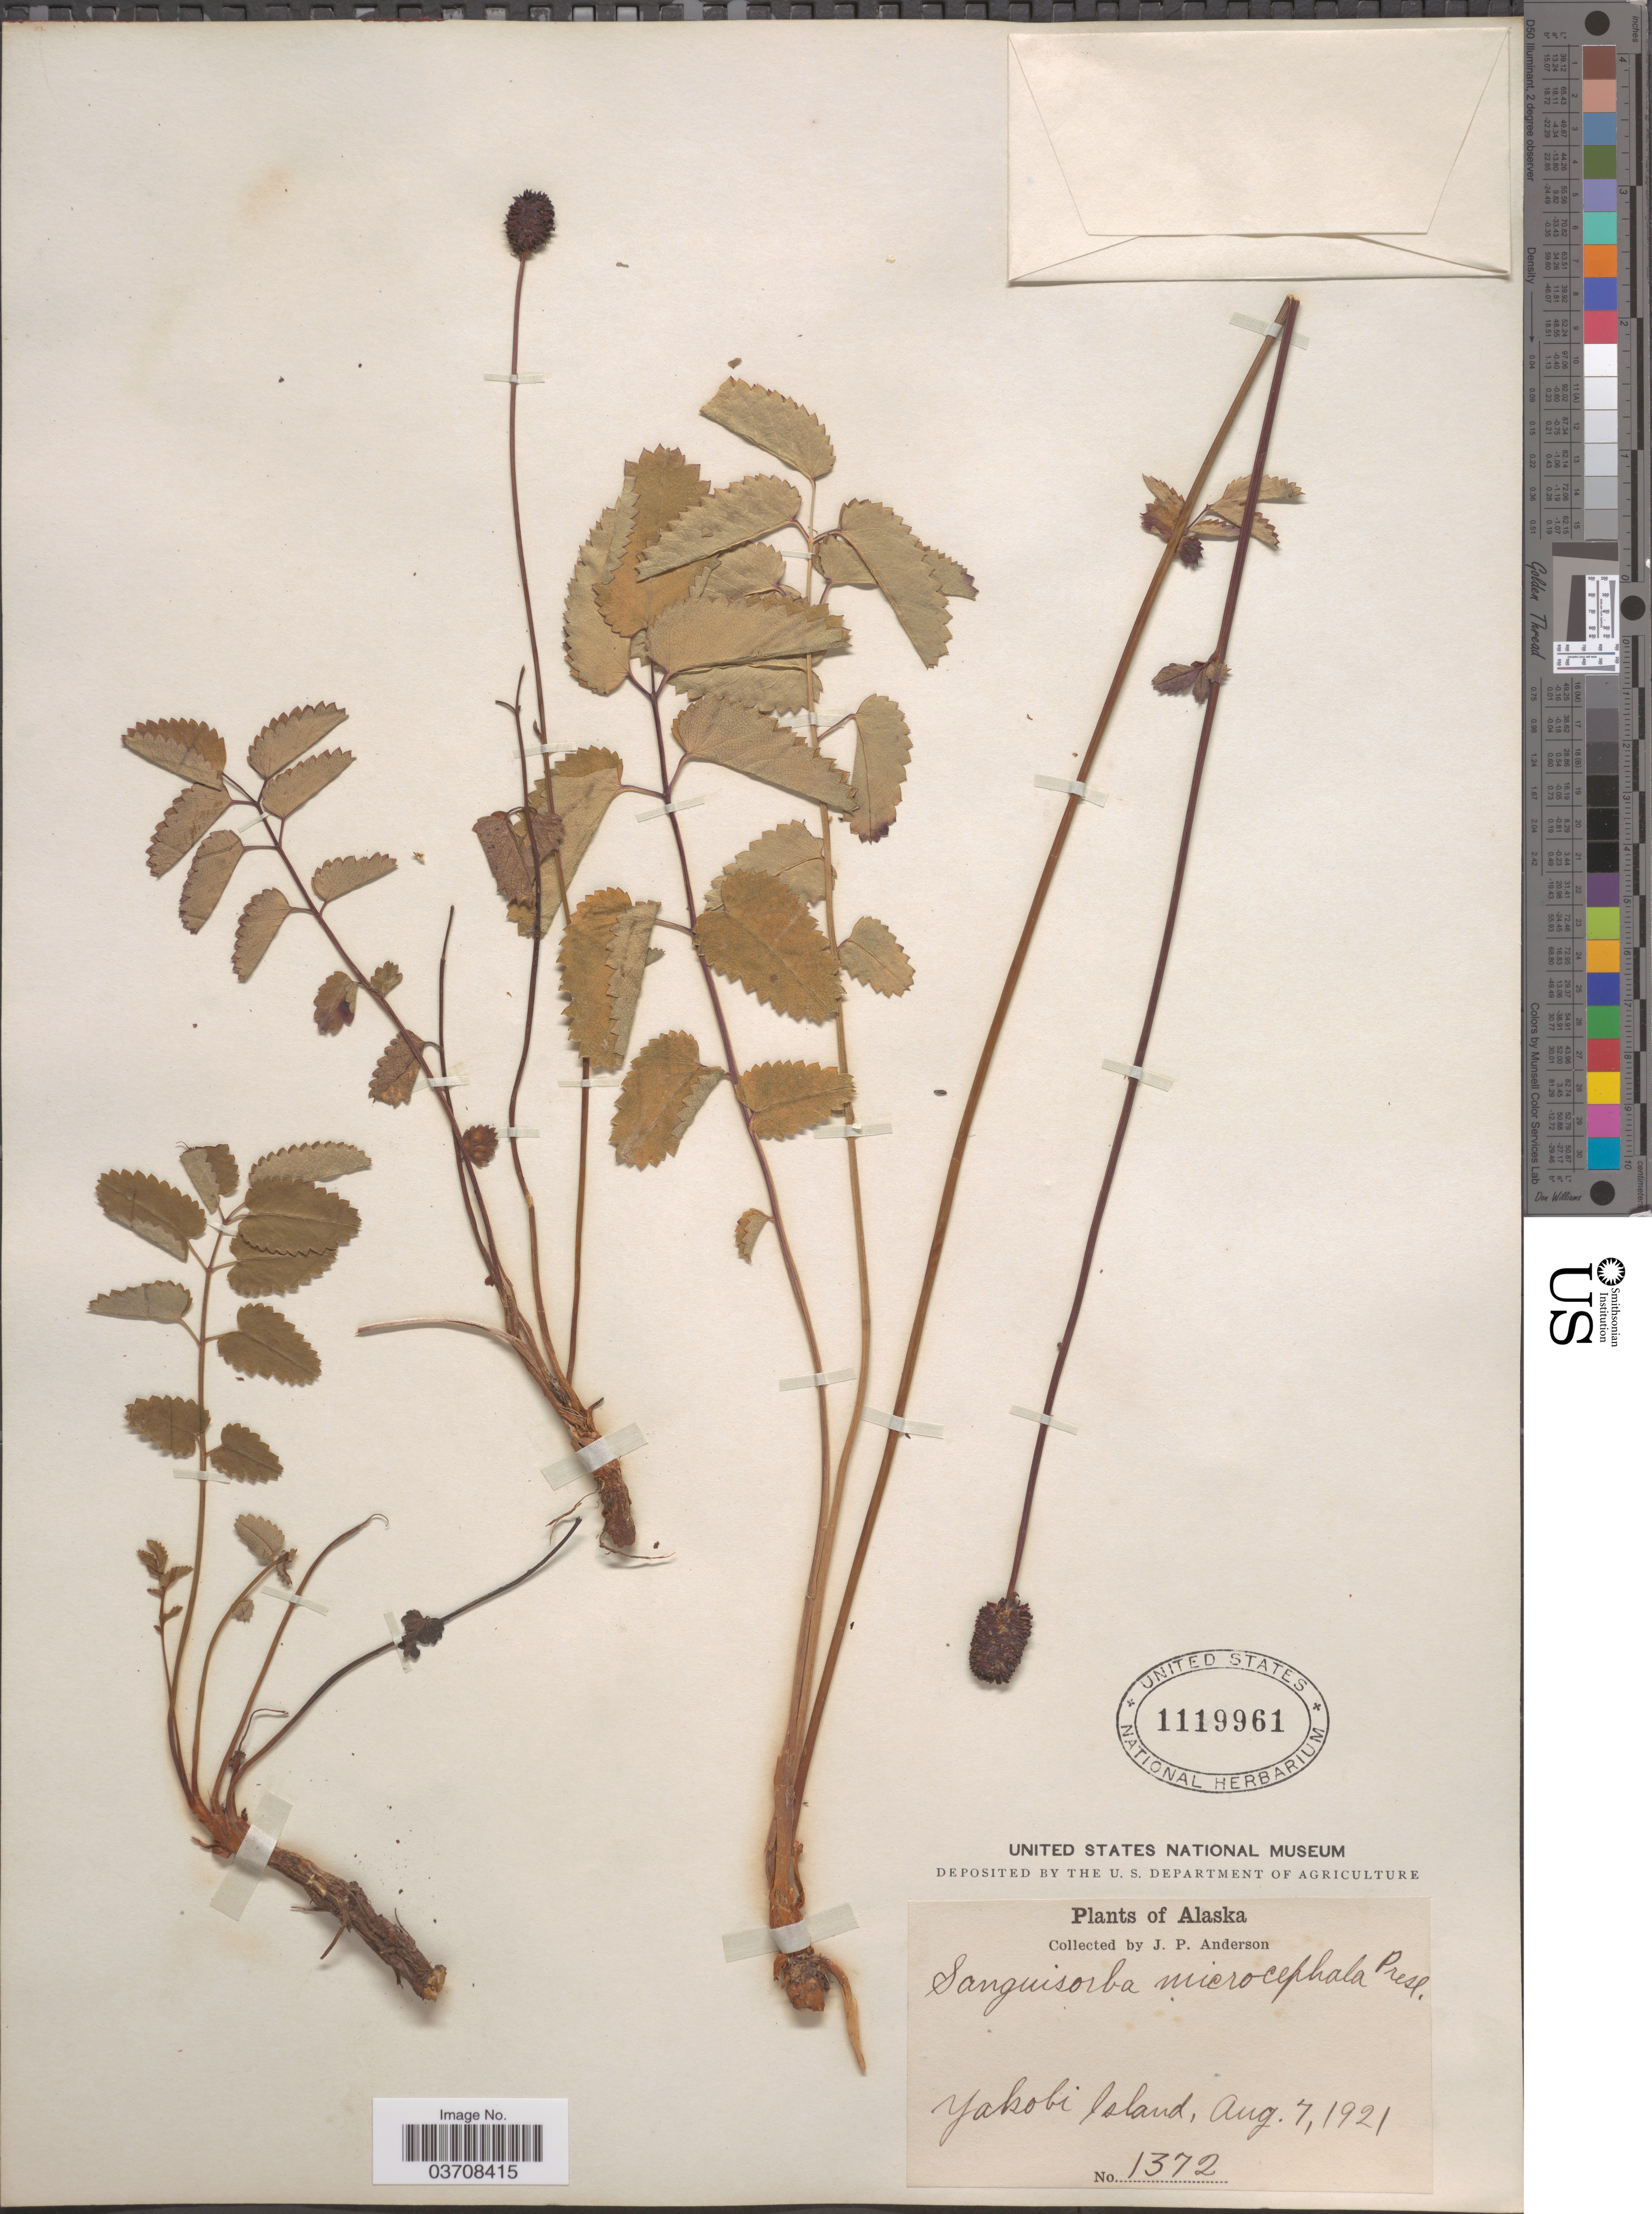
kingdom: Plantae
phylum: Tracheophyta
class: Magnoliopsida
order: Rosales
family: Rosaceae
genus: Sanguisorba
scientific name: Sanguisorba officinalis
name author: L.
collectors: J. P. Anderson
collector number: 1372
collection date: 1921-08-07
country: United States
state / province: Alaska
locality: Yakobi Island.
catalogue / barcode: US 1119961